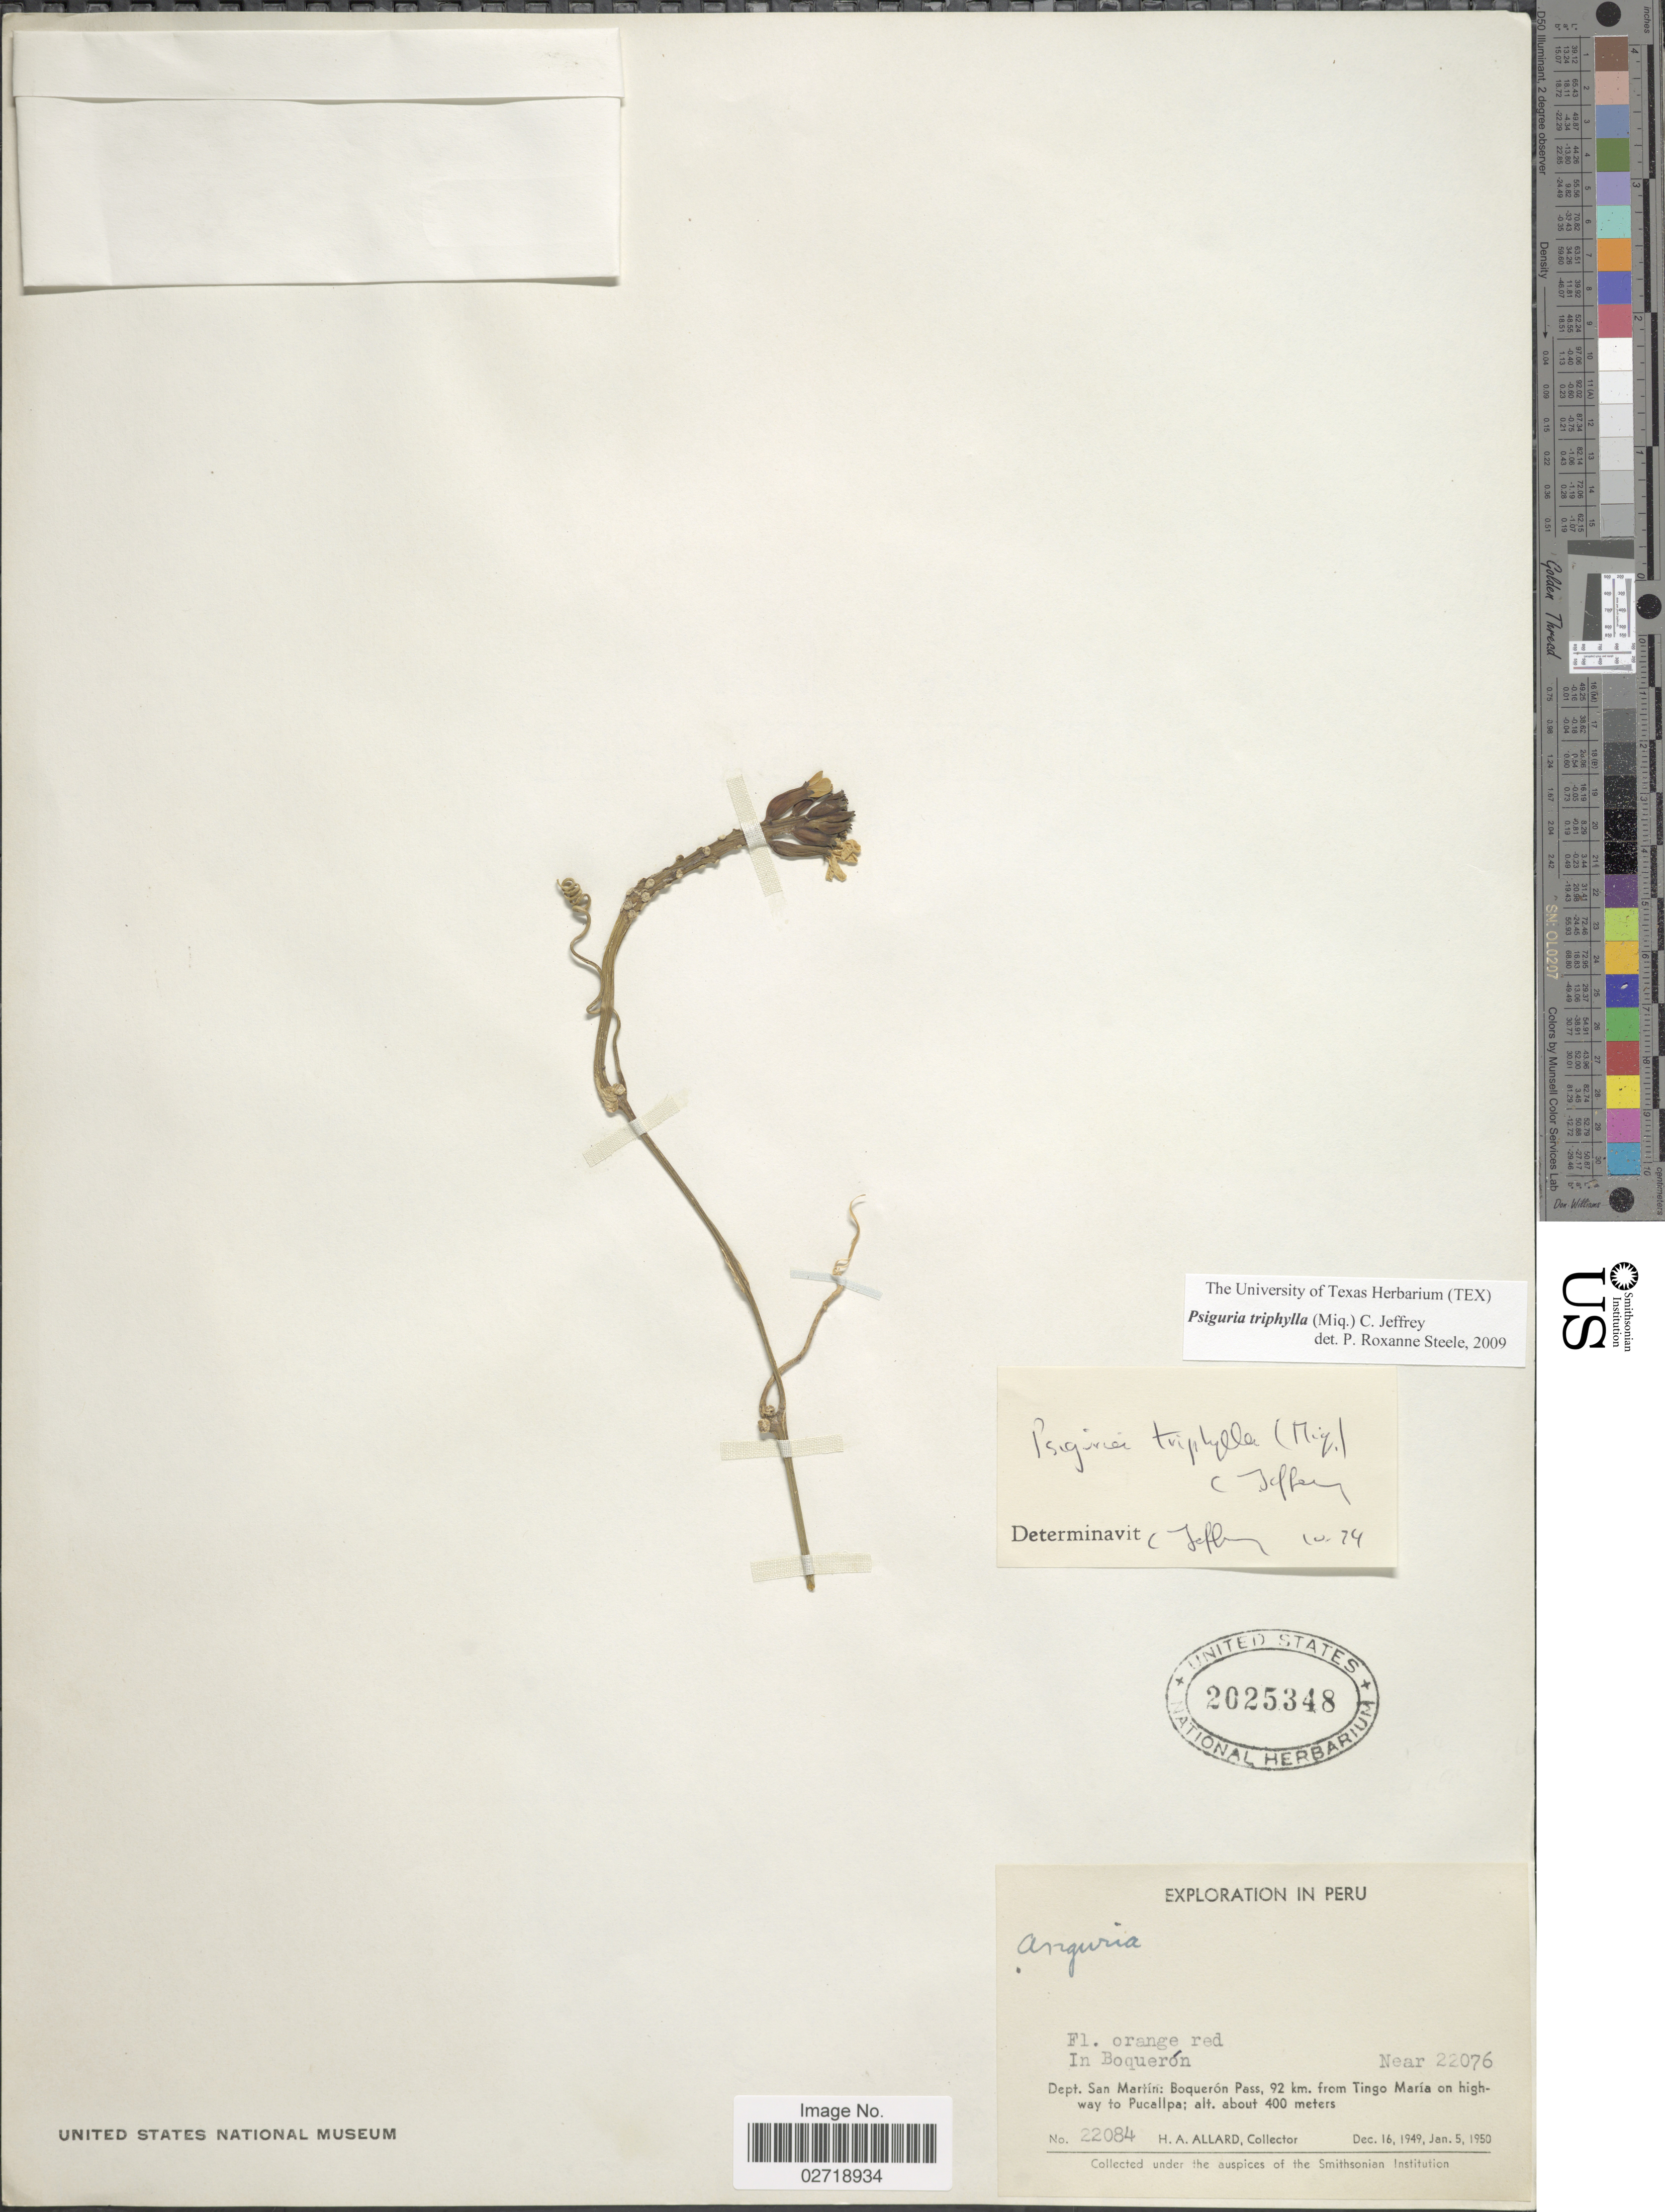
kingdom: Plantae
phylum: Tracheophyta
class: Magnoliopsida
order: Cucurbitales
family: Cucurbitaceae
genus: Psiguria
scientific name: Psiguria triphylla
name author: (Miq.) C. Jeffrey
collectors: H. A. Allard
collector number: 22084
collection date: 1949-12-16/1950-01-05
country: Peru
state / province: San Martín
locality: Boqueron Pass, 92 km. from Tingo Maria on highway to Pucallpa. In Boqueron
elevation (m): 400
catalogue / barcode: US 2025348